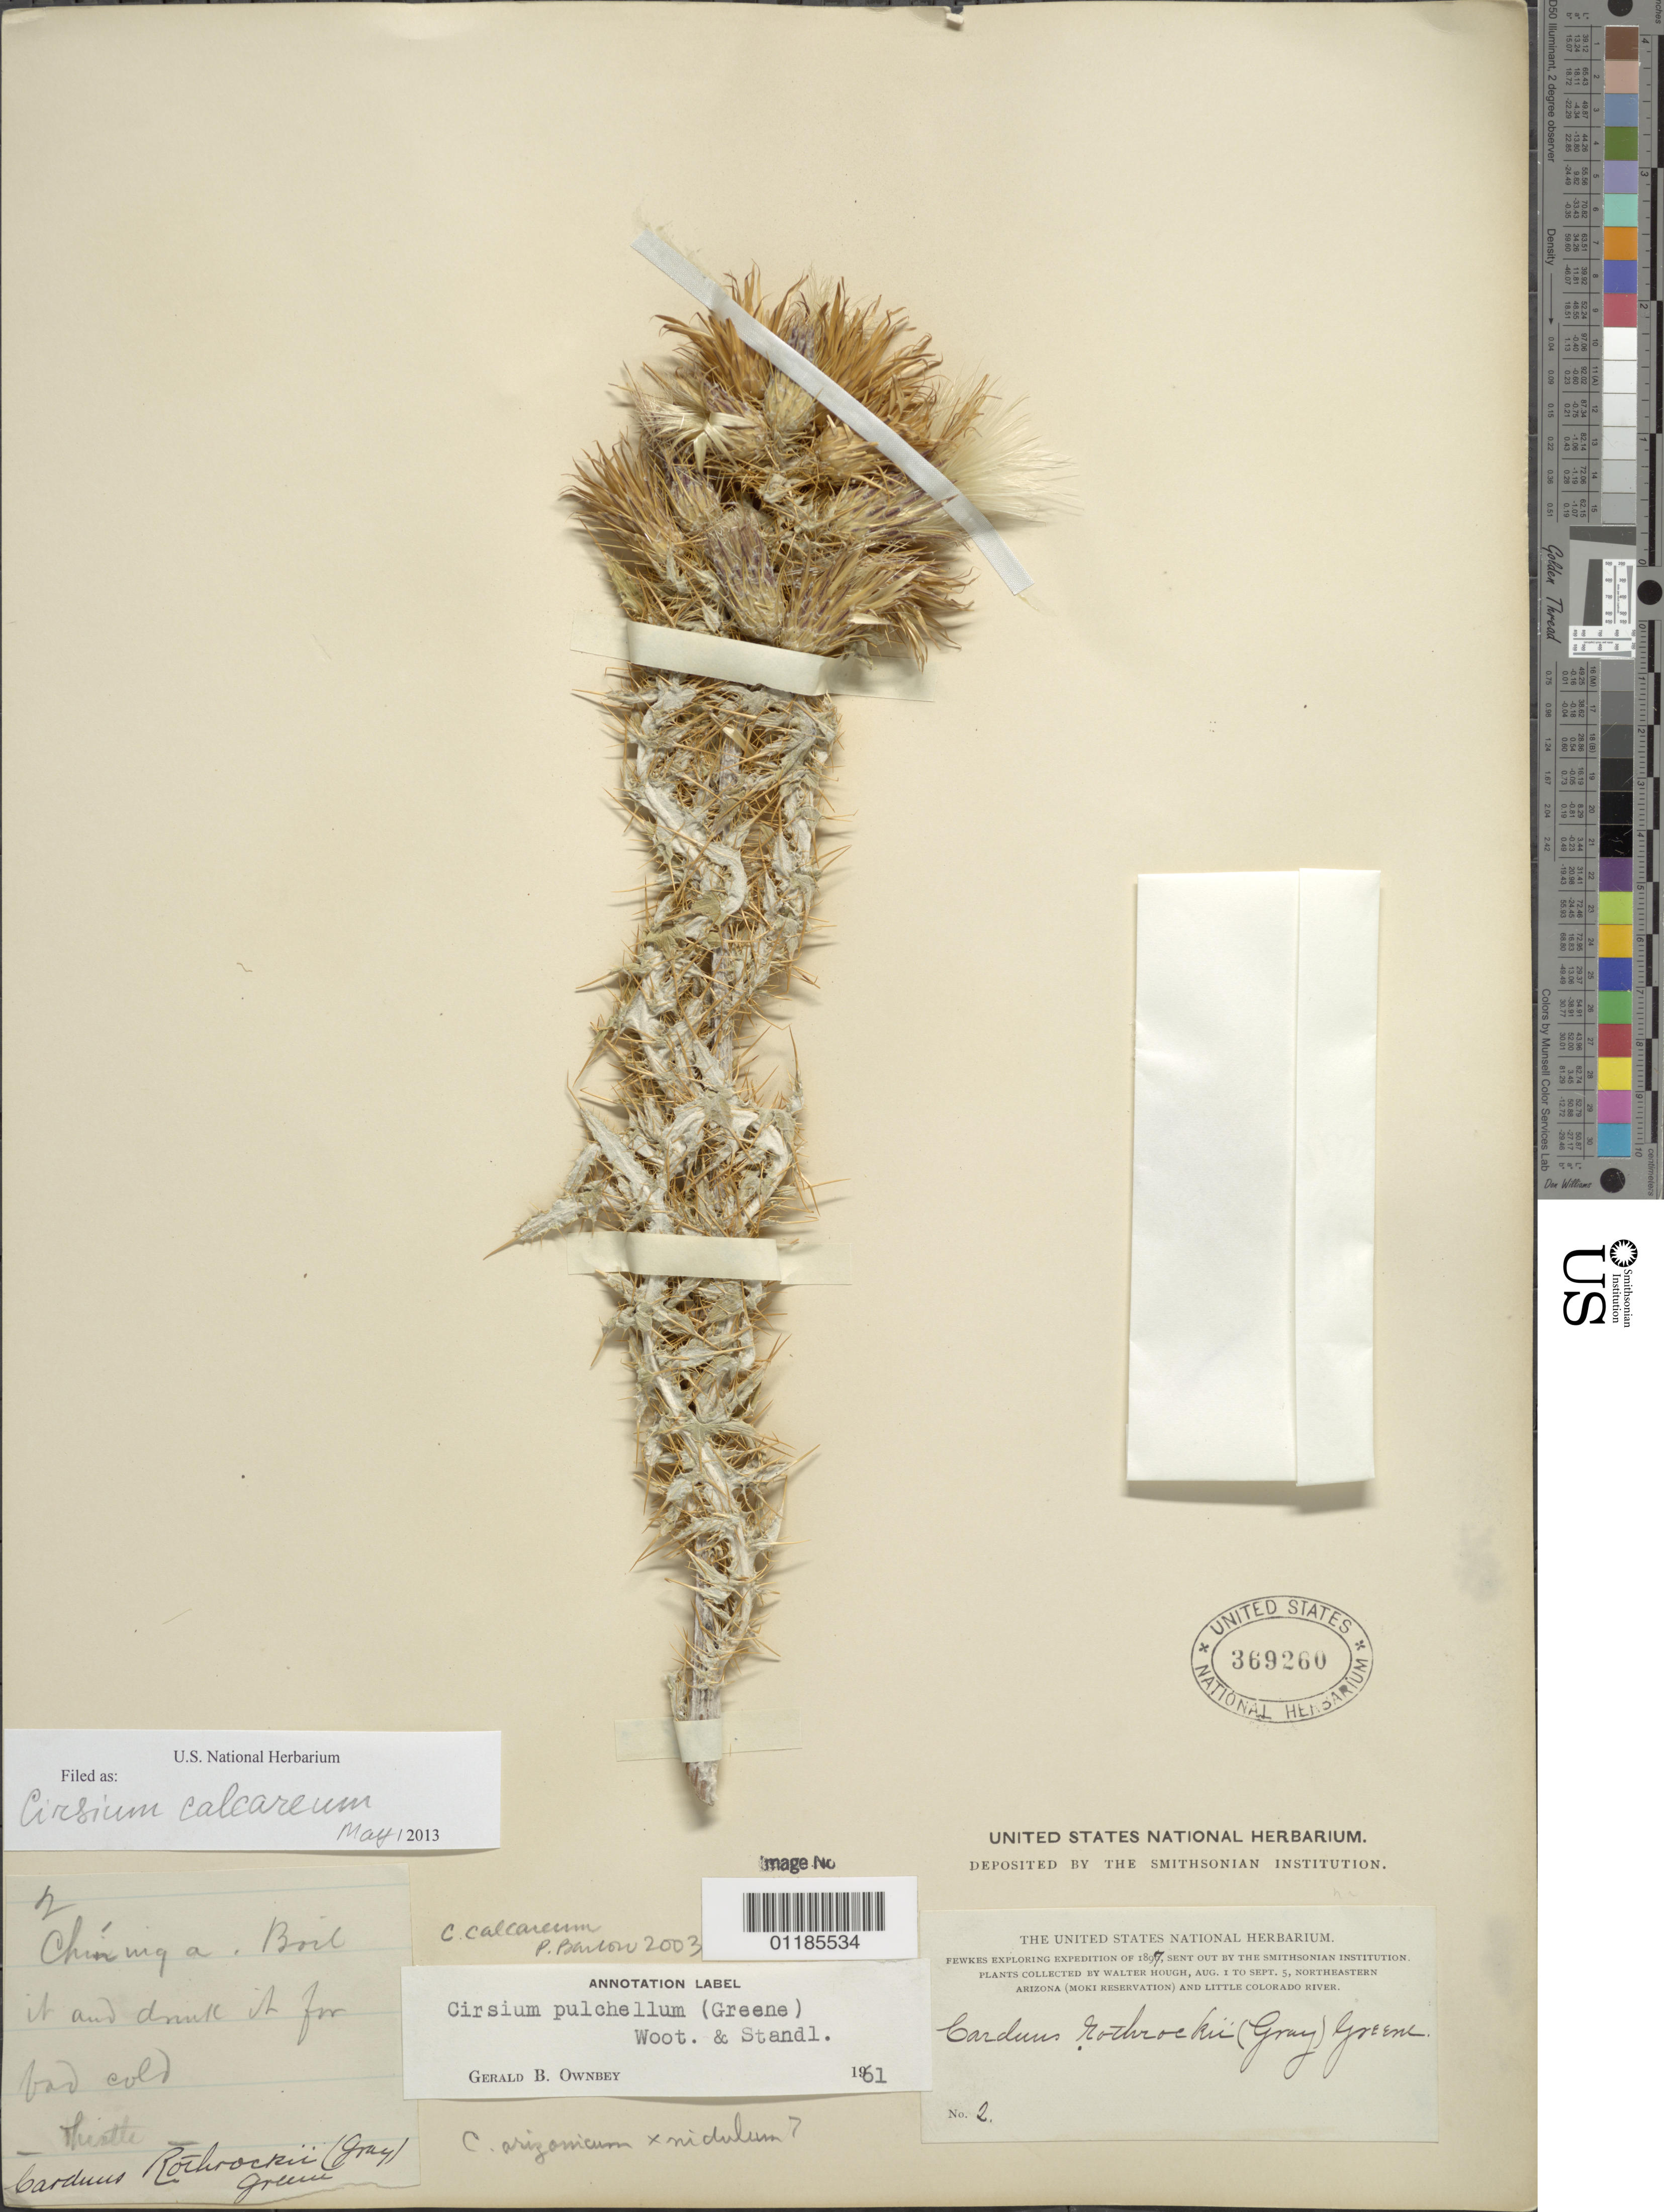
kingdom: Plantae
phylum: Tracheophyta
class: Magnoliopsida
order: Asterales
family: Asteraceae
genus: Cirsium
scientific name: Cirsium calcareum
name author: (M.E. Jones) Wooton & Standl.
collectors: W. Hough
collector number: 2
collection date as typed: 1 Aug 1897 to 5 Sep 1897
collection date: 1897-08-01/1897-09-05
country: United States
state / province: Arizona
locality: Moki Reservation and Little Rock River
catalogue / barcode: US 369260